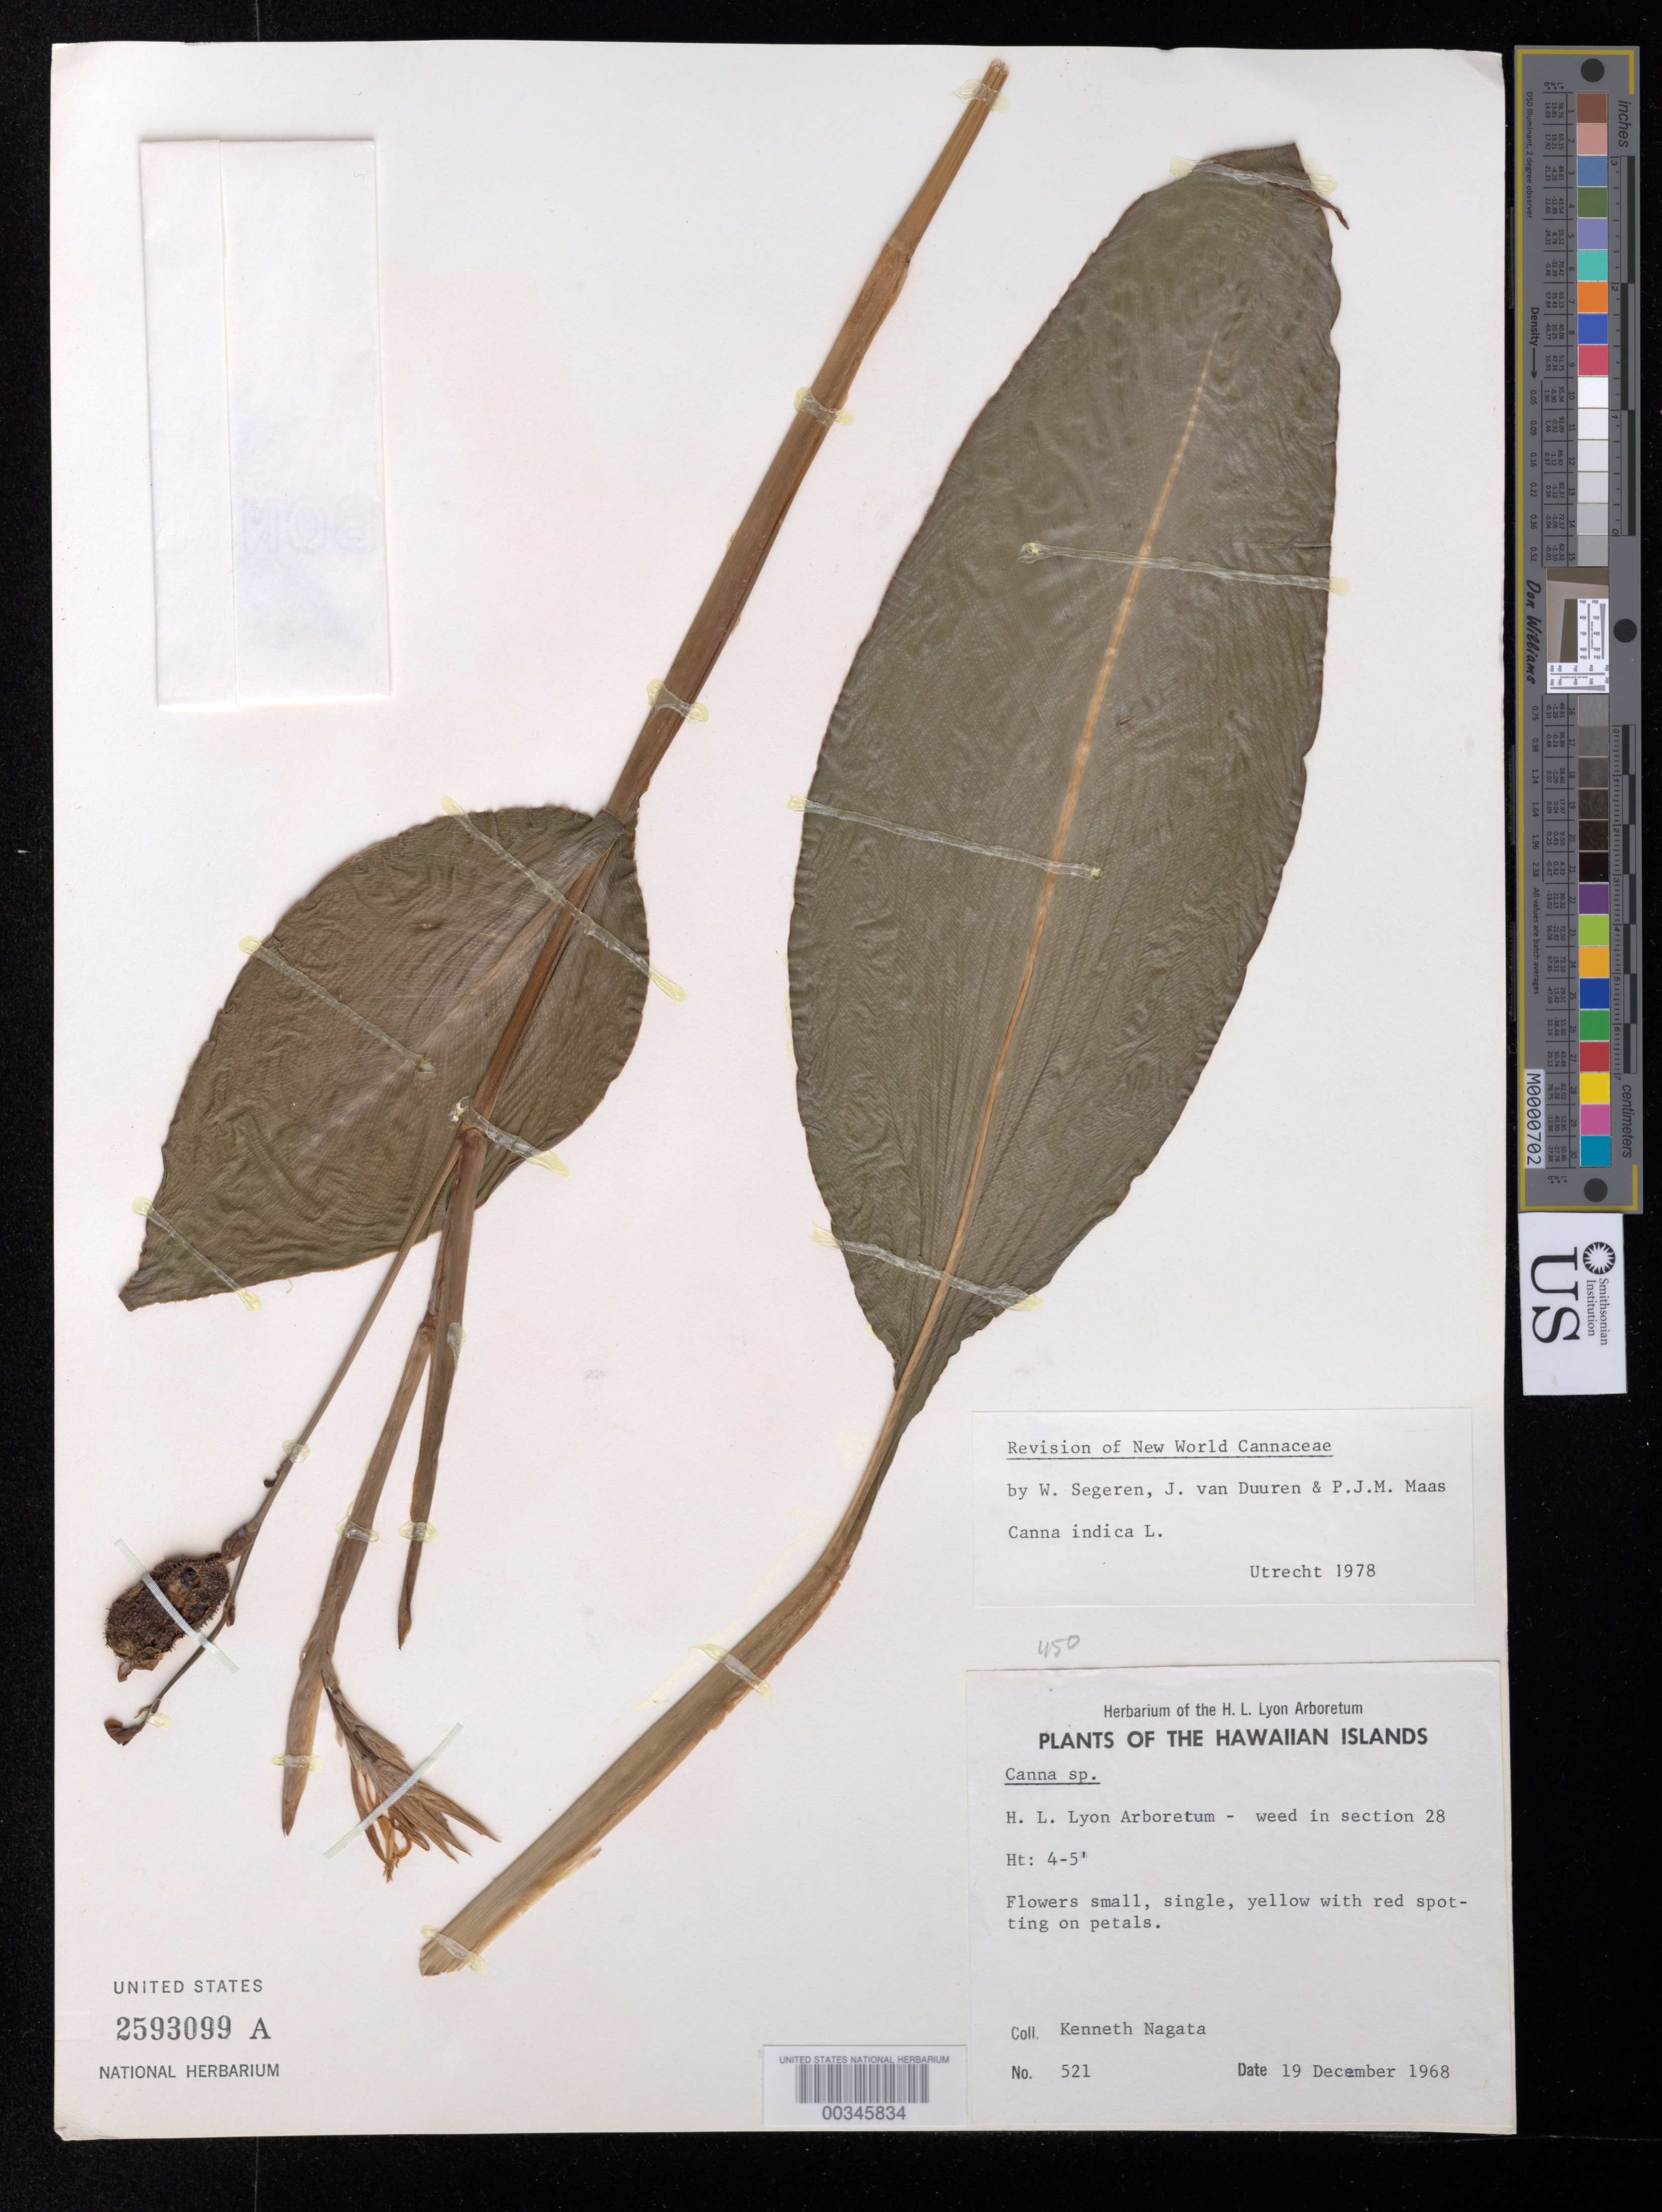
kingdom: Plantae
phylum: Tracheophyta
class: Liliopsida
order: Zingiberales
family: Cannaceae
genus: Canna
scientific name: Canna indica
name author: L.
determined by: Segeren, W.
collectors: K. Nagata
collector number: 521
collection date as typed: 19 Dec 1968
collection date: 1968-12-19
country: United States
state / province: Hawaii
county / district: Honolulu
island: Oahu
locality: H.l. Lyon Arboretum - weed in section 28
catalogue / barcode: US 2593099A